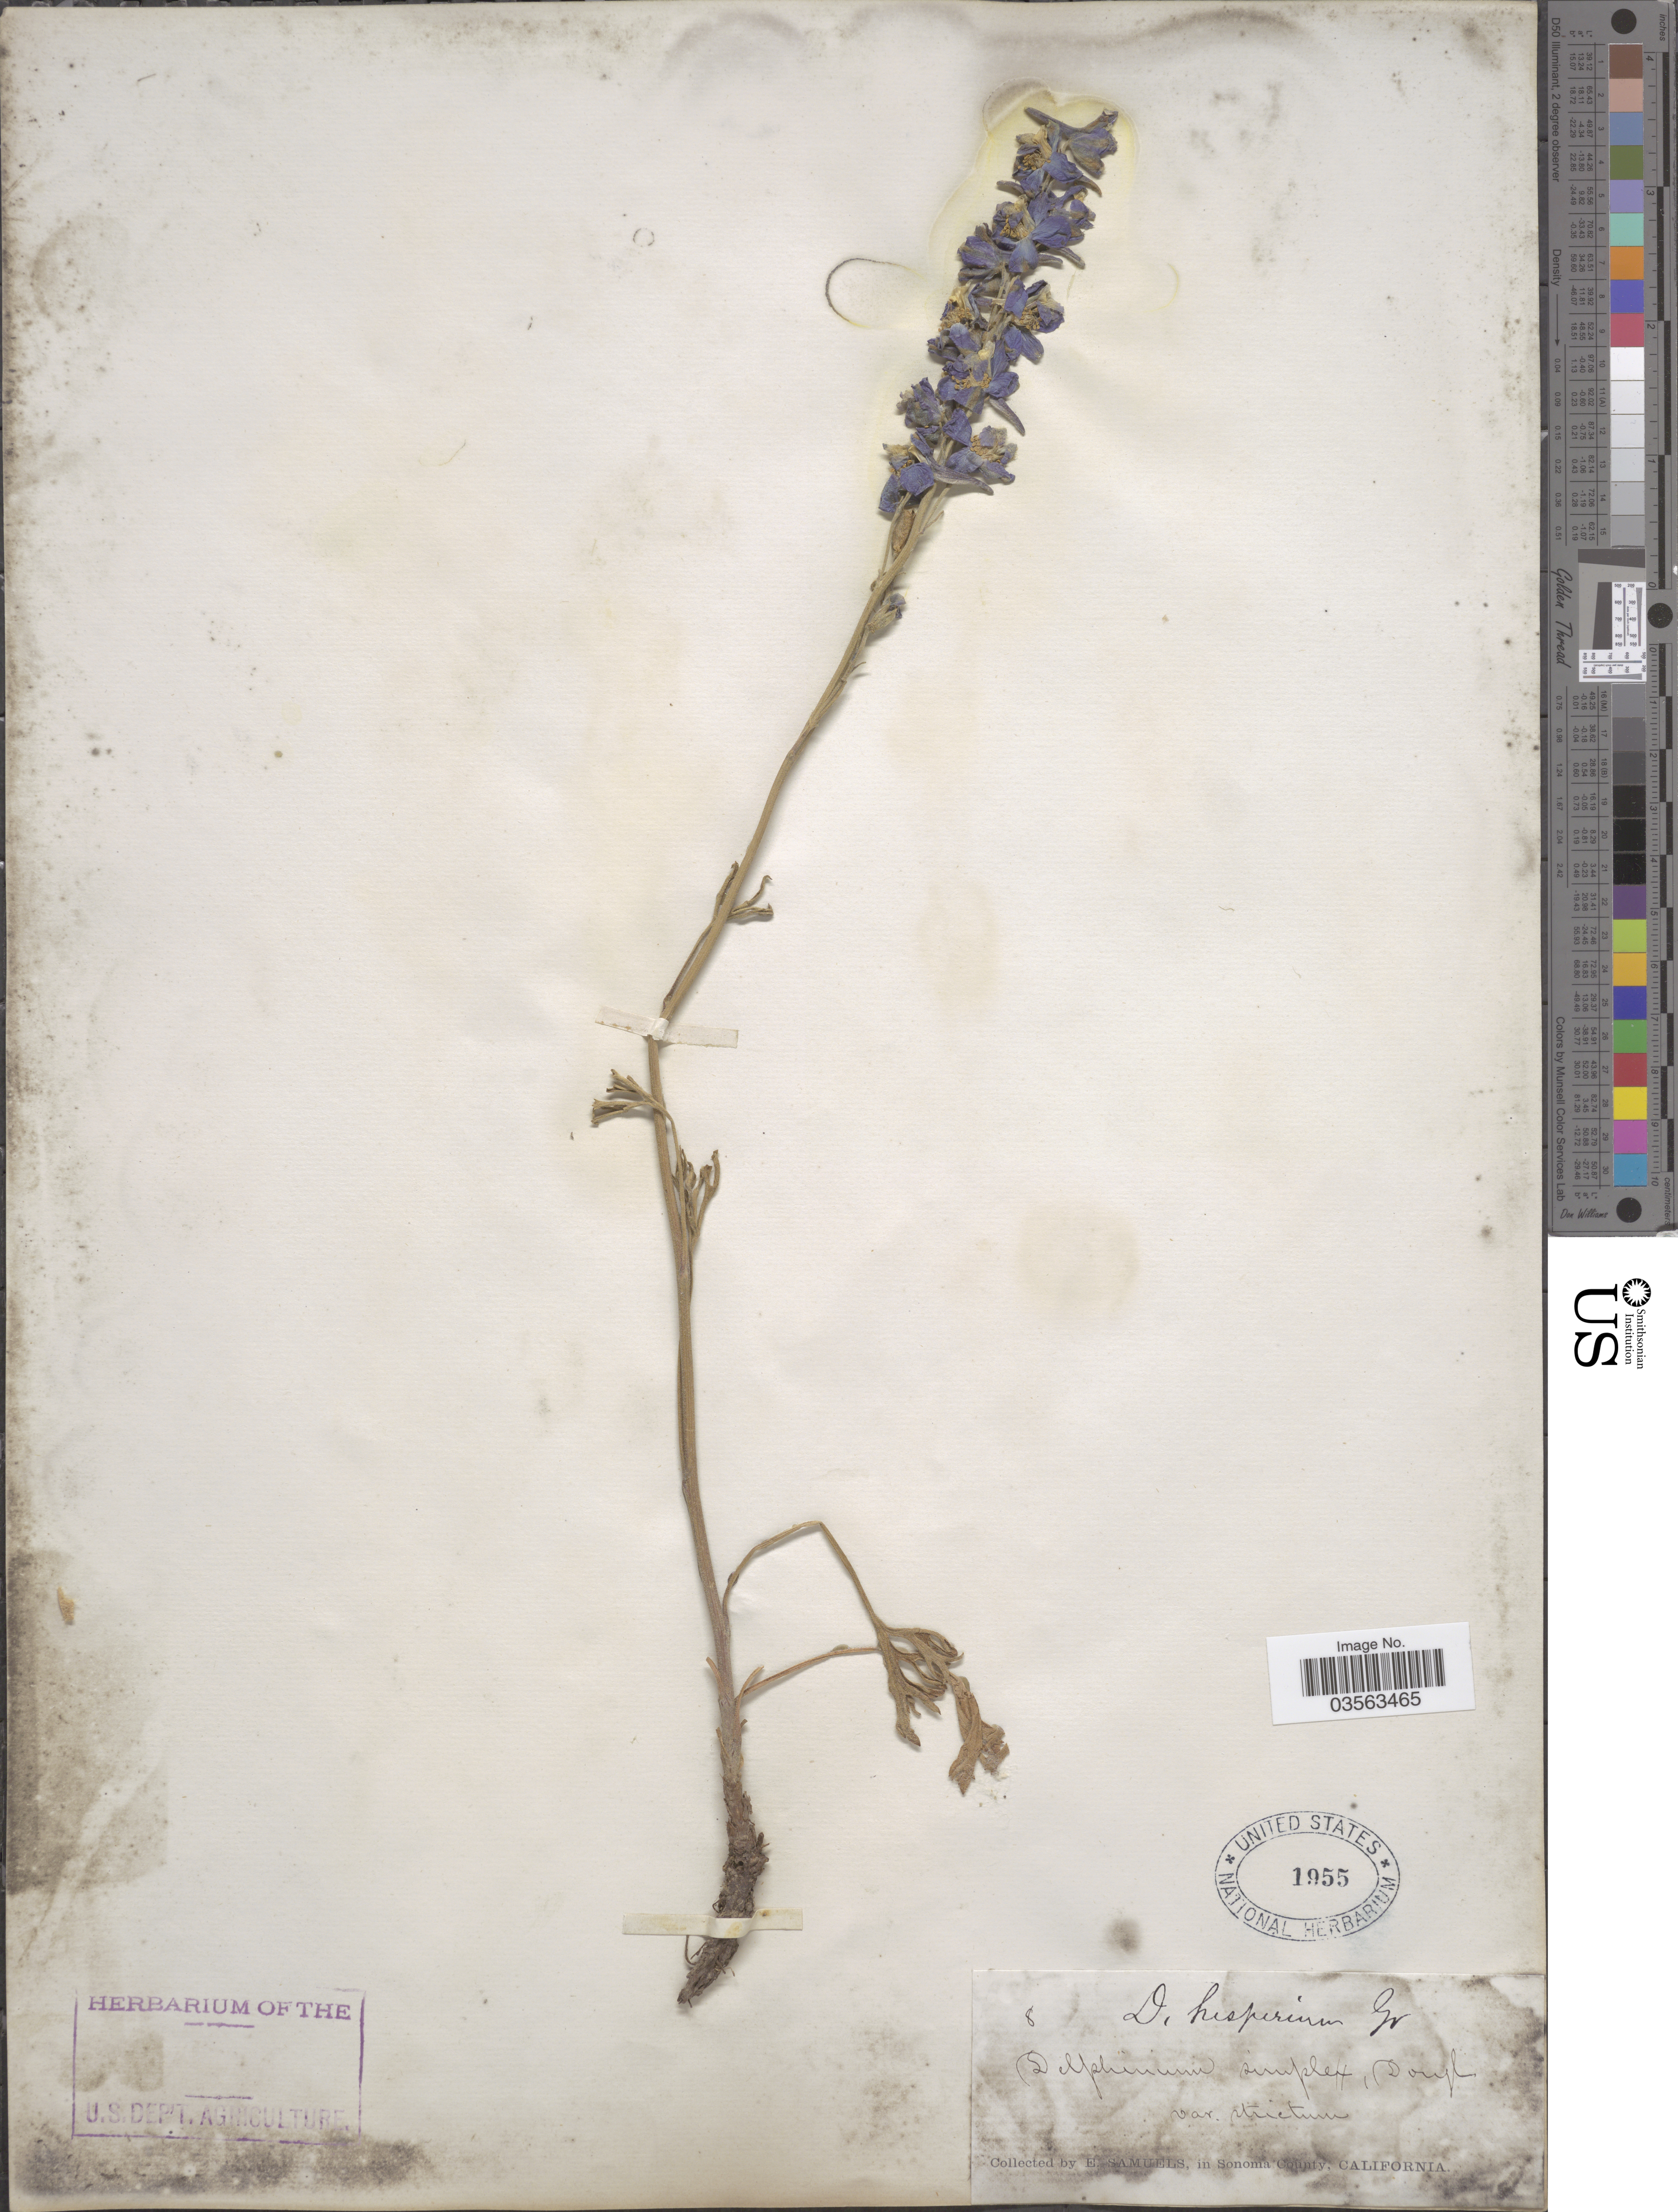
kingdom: Plantae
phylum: Tracheophyta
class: Magnoliopsida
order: Ranunculales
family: Ranunculaceae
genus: Delphinium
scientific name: Delphinium hesperium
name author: A. Gray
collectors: E. Samuels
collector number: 8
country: United States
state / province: California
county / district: Sonoma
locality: Sonoma County.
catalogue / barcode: US 1955